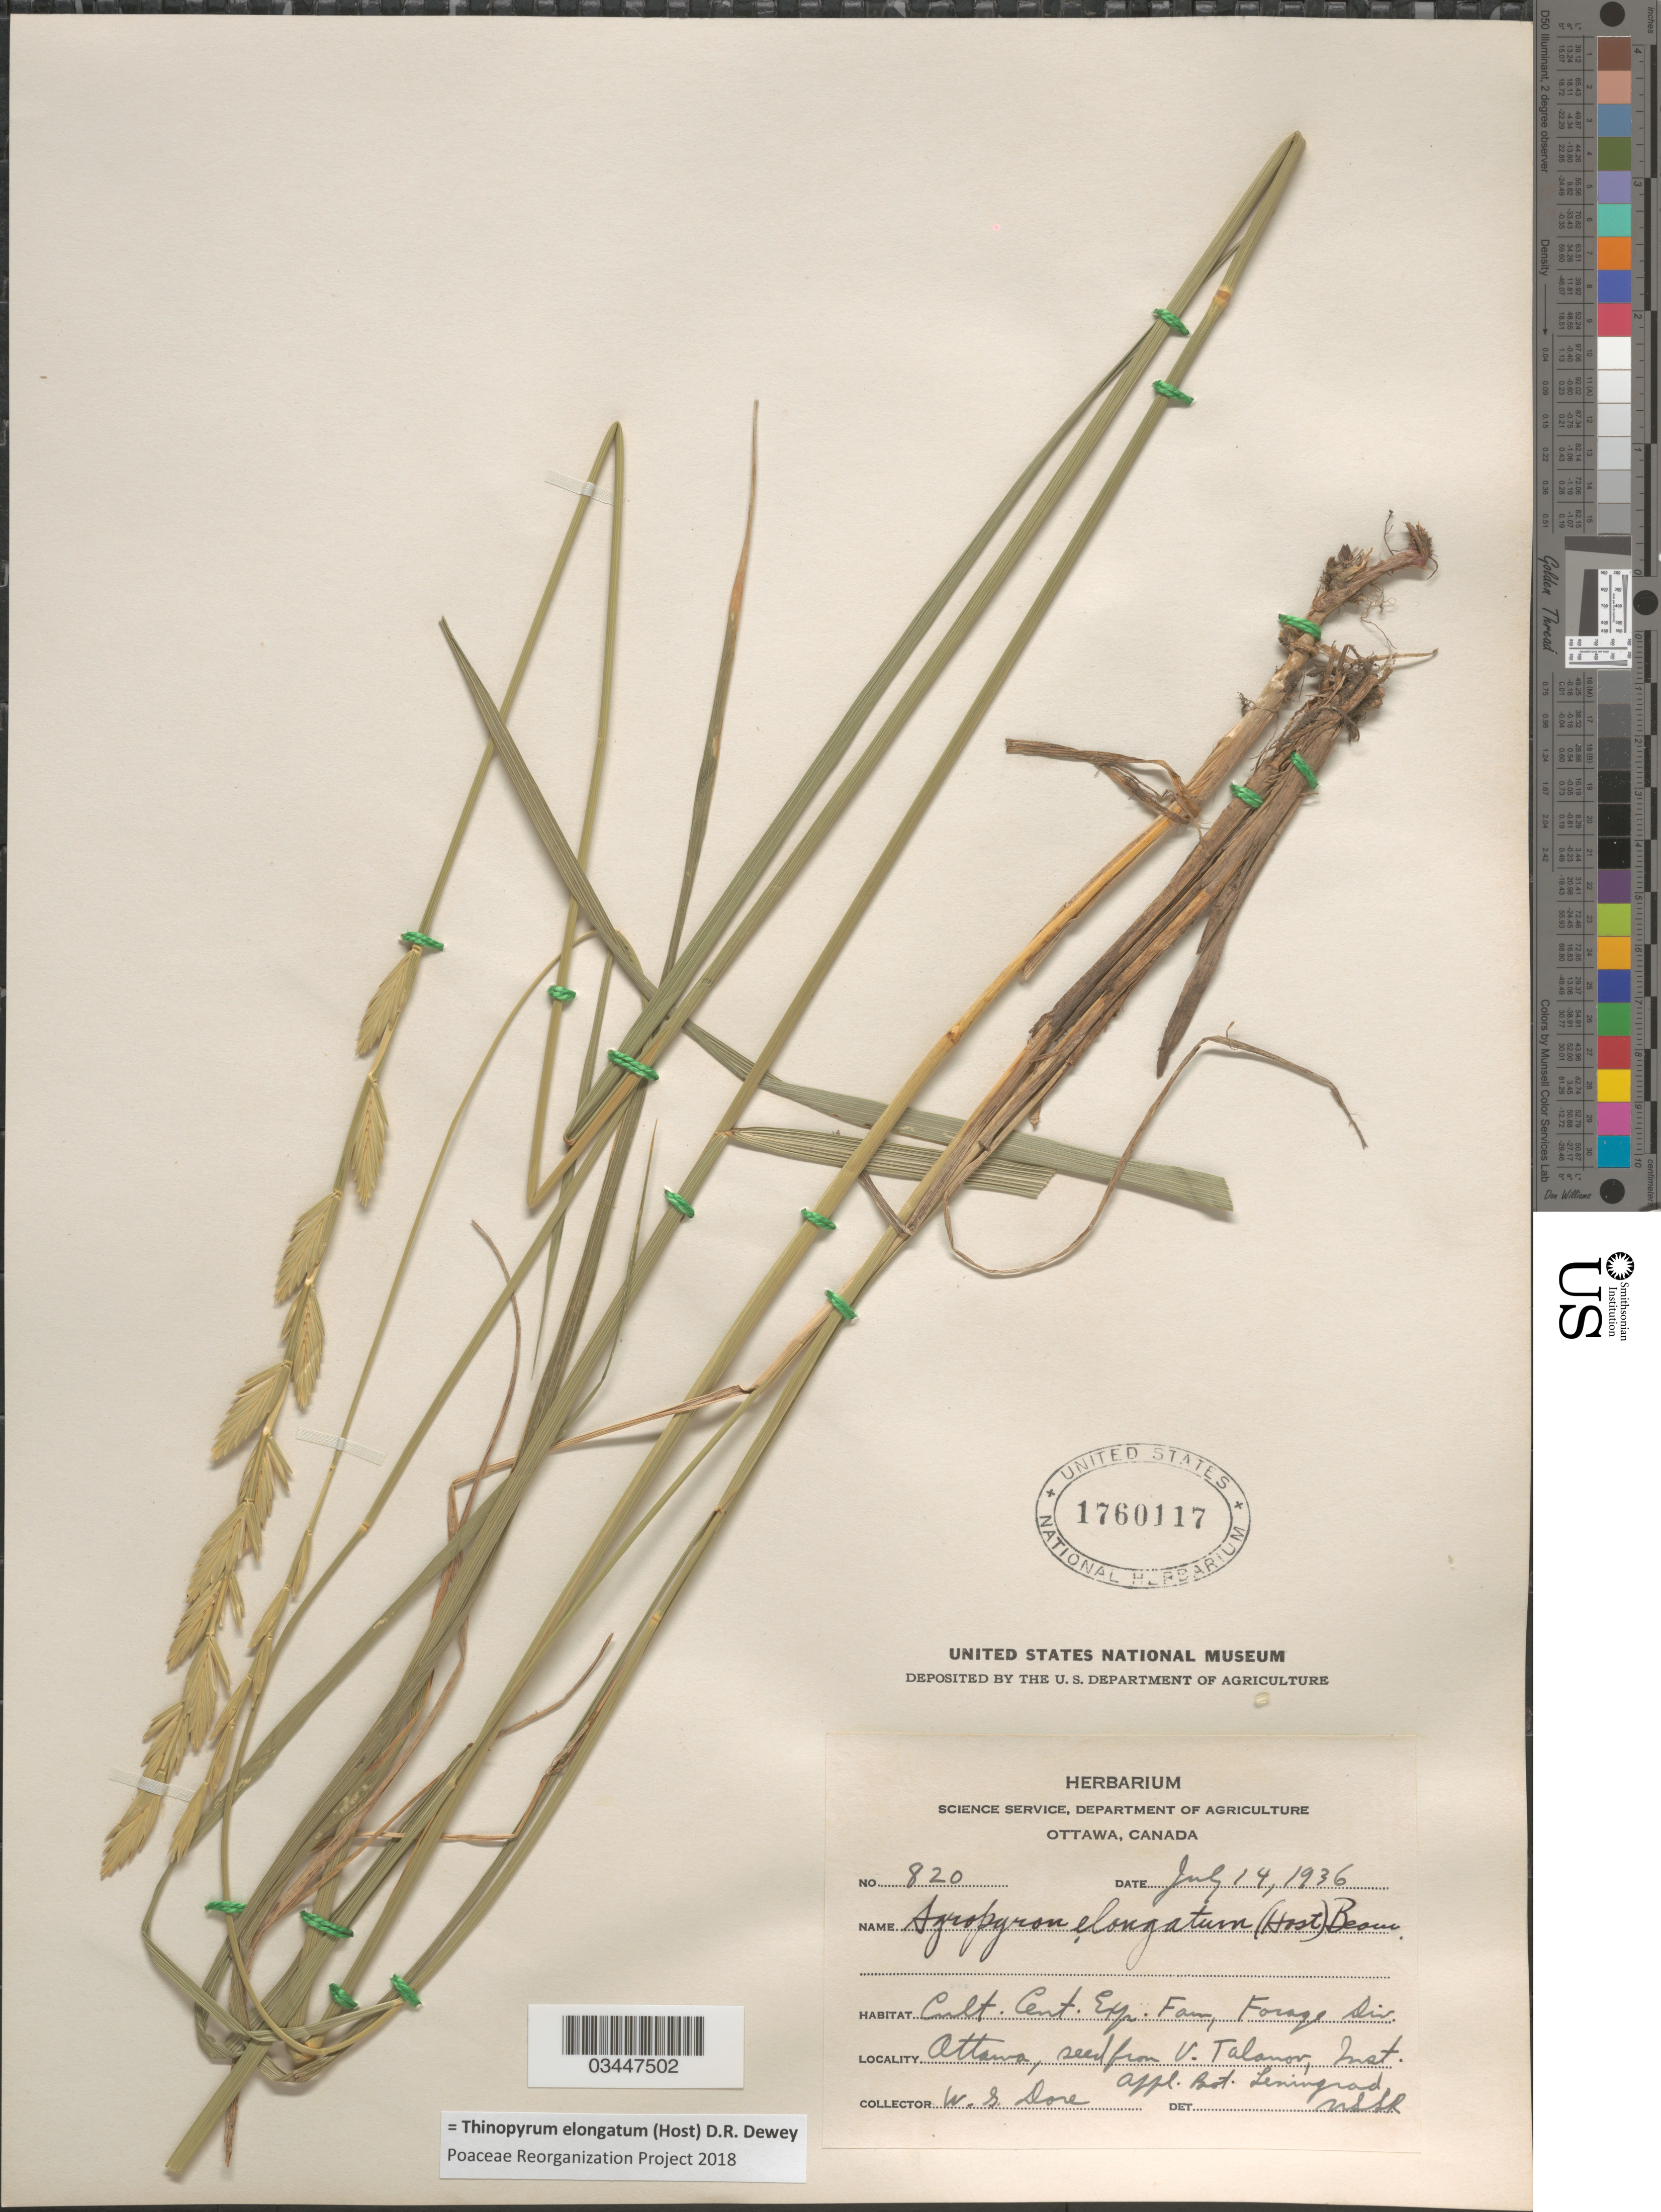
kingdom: Plantae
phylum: Tracheophyta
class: Liliopsida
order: Poales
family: Poaceae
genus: Thinopyrum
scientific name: Thinopyrum elongatum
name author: (Host) Barkworth & Dewey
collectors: W. Dore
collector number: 820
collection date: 1936-07-14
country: Canada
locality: Cult. Forage Div. Cent. Exp. Farm, Ottawa.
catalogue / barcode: US 1760117